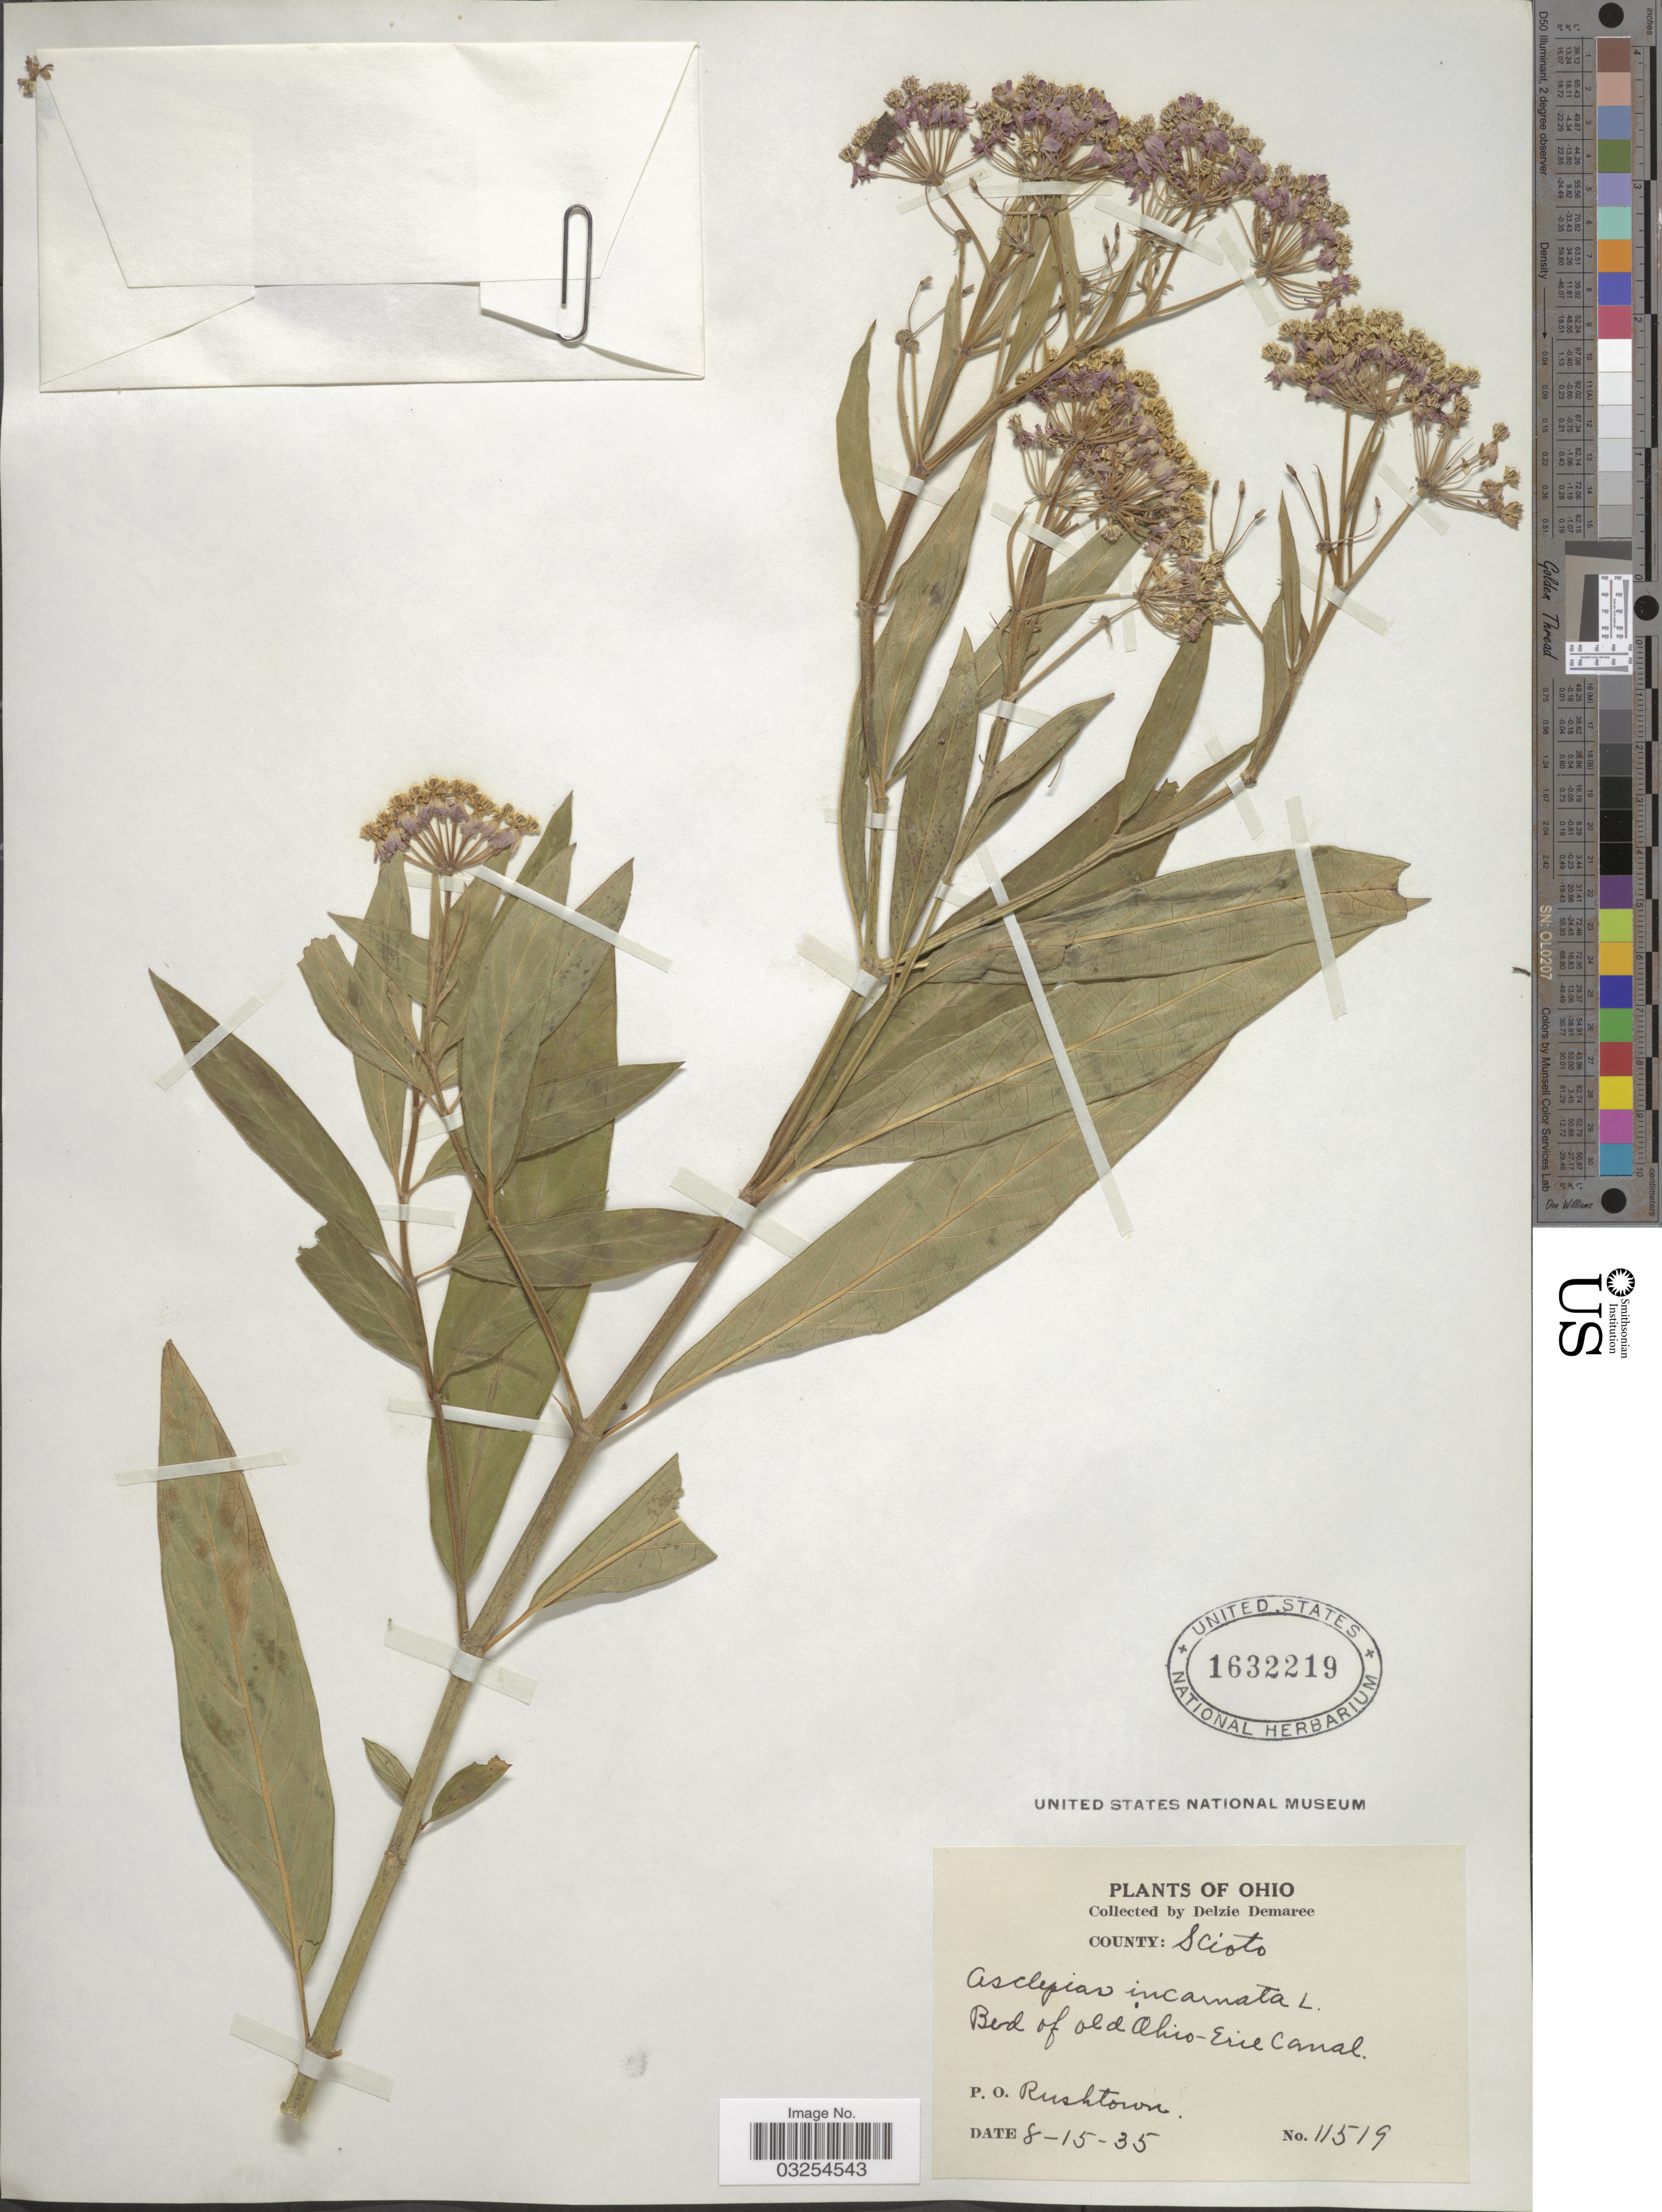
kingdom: Plantae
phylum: Tracheophyta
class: Magnoliopsida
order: Gentianales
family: Apocynaceae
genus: Asclepias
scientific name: Asclepias incarnata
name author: L.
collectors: D. Demaree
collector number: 11519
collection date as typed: Transcribed d/m/y: 15/8/35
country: United States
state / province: Ohio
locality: County: Scioto. Bed of old Ohio-Erie Canal. P.O. Rushtown.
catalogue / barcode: US 1632219